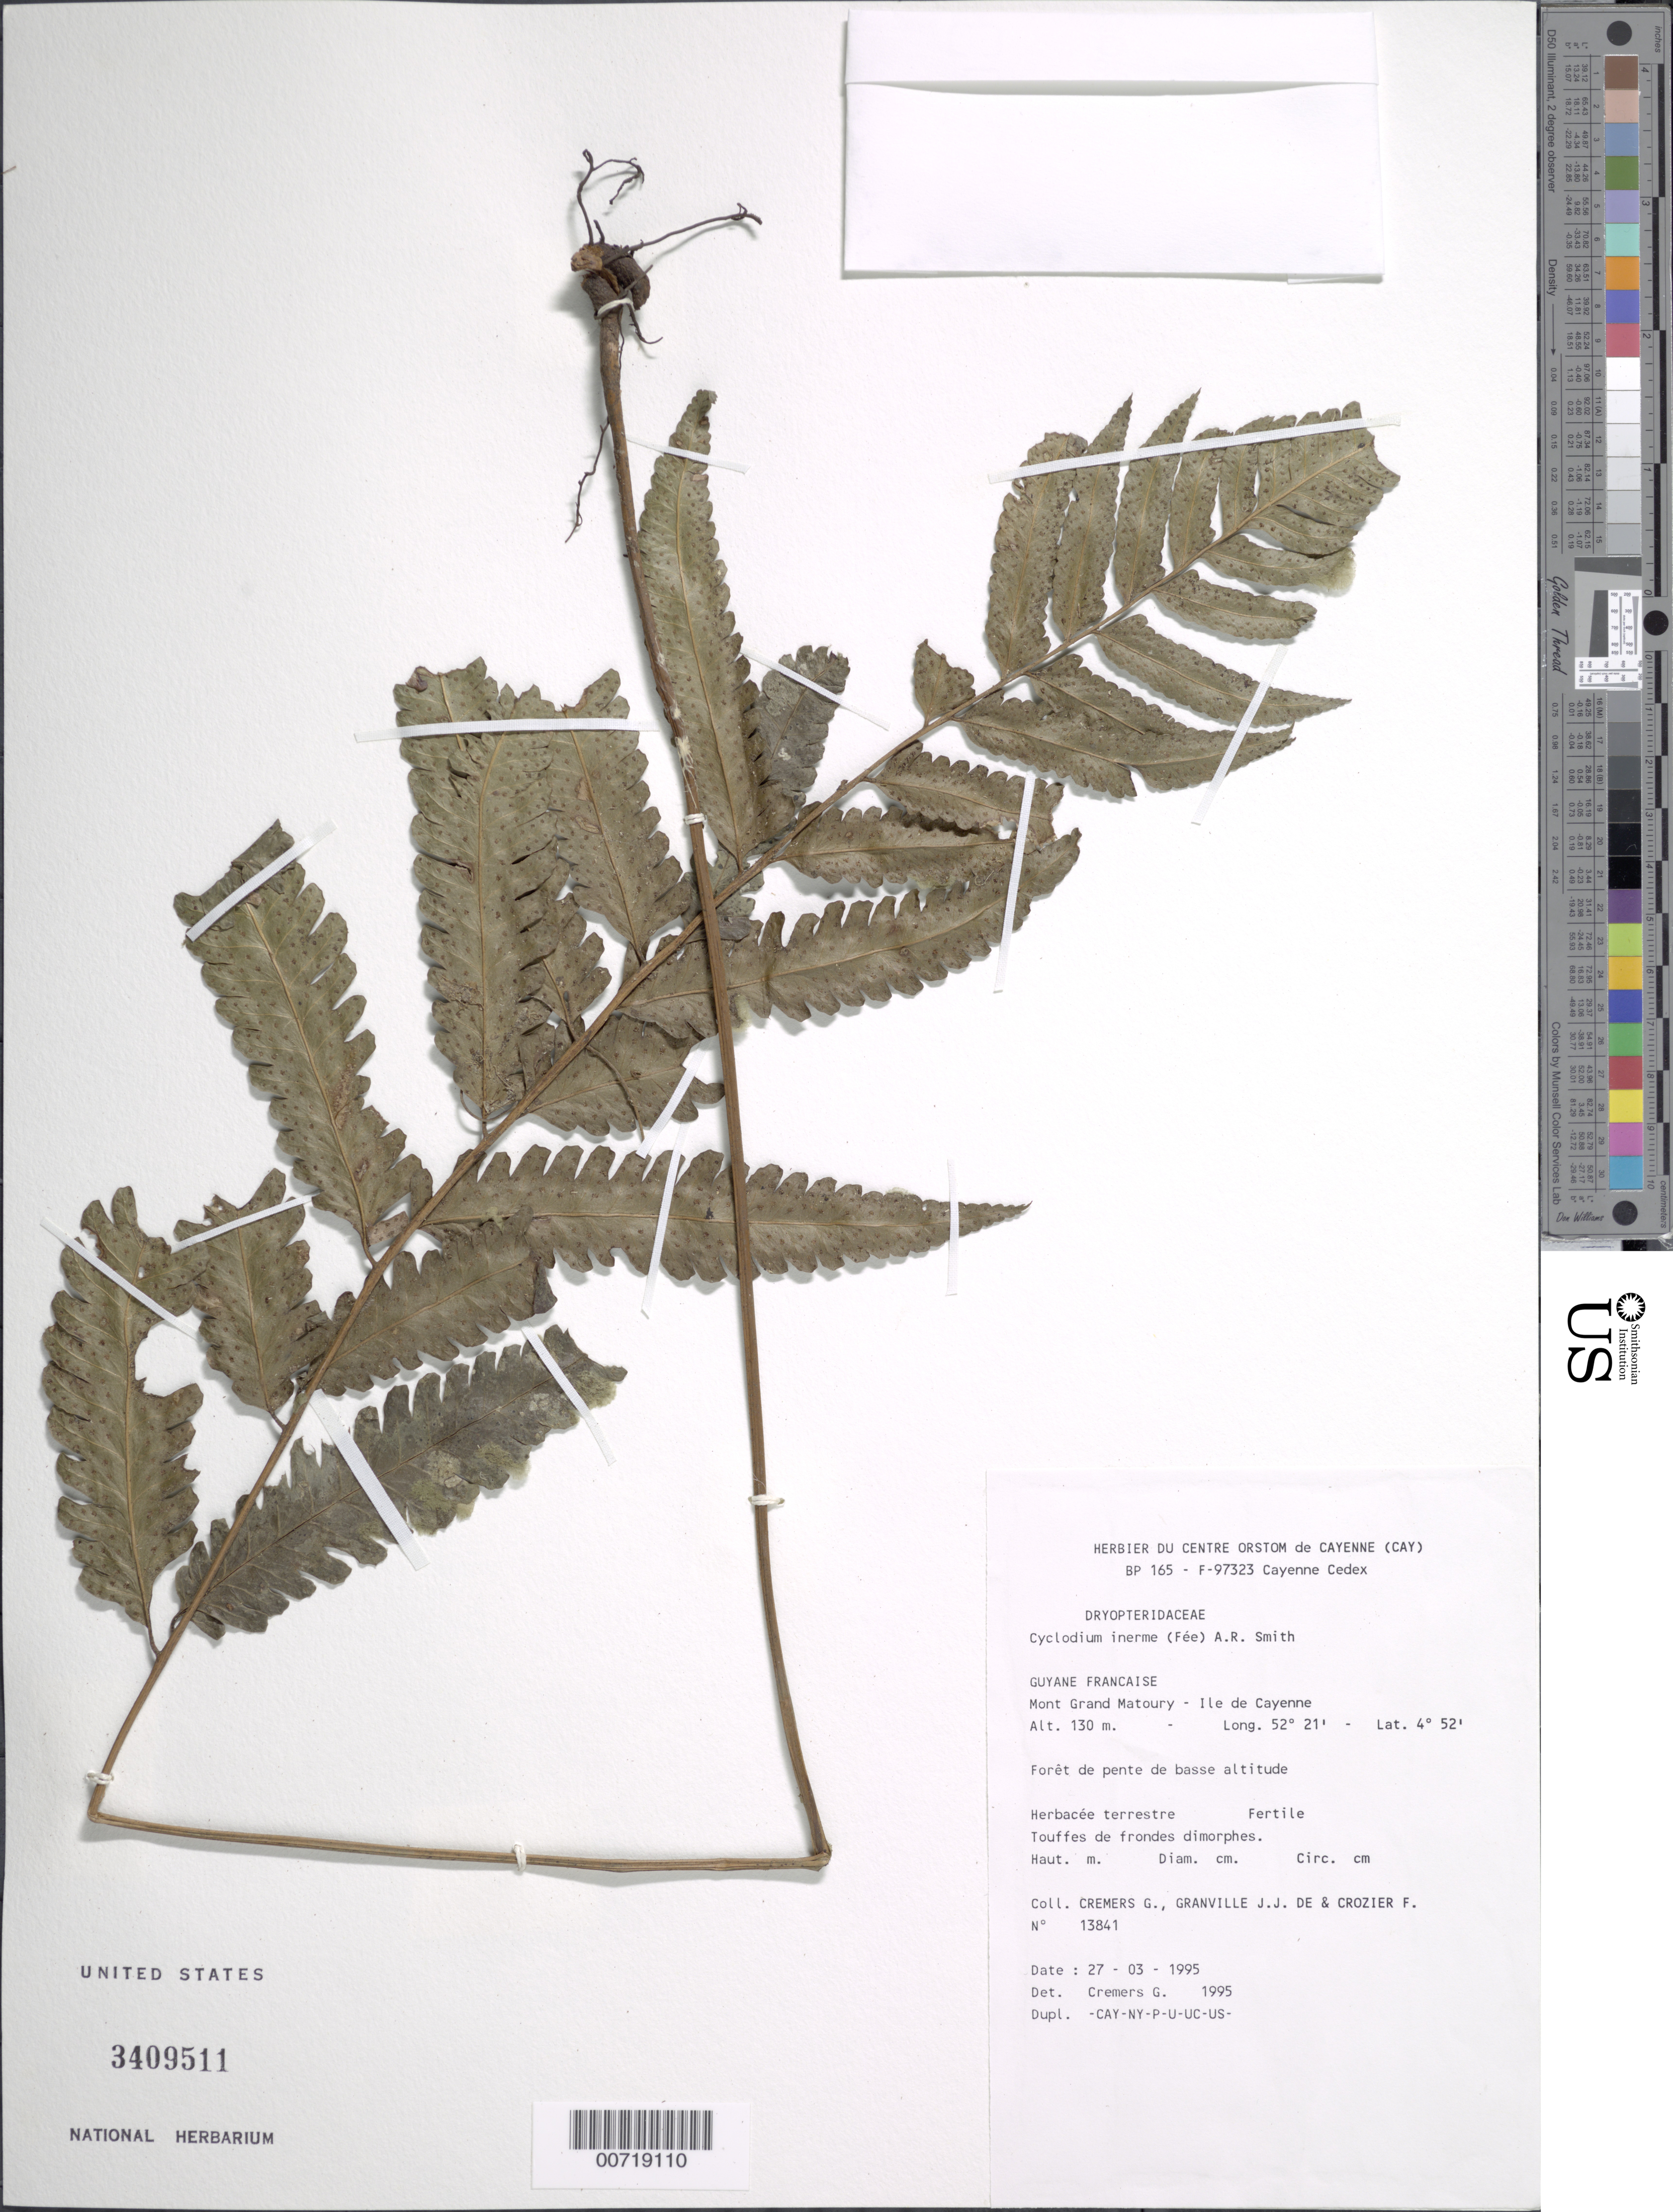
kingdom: Plantae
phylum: Tracheophyta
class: Polypodiopsida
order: Polypodiales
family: Dryopteridaceae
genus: Cyclodium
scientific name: Cyclodium inerme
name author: (Fée) A.R. Sm.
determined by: Cremers, Georges A.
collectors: G. Cremers, J.-J. de Granville & F. Crozier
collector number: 13841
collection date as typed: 27-Mar-95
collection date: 1995-03-27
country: French Guiana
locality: Mont Grand Matoury, Ile de Cayenne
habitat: low slope forest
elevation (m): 130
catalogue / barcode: US 3409511